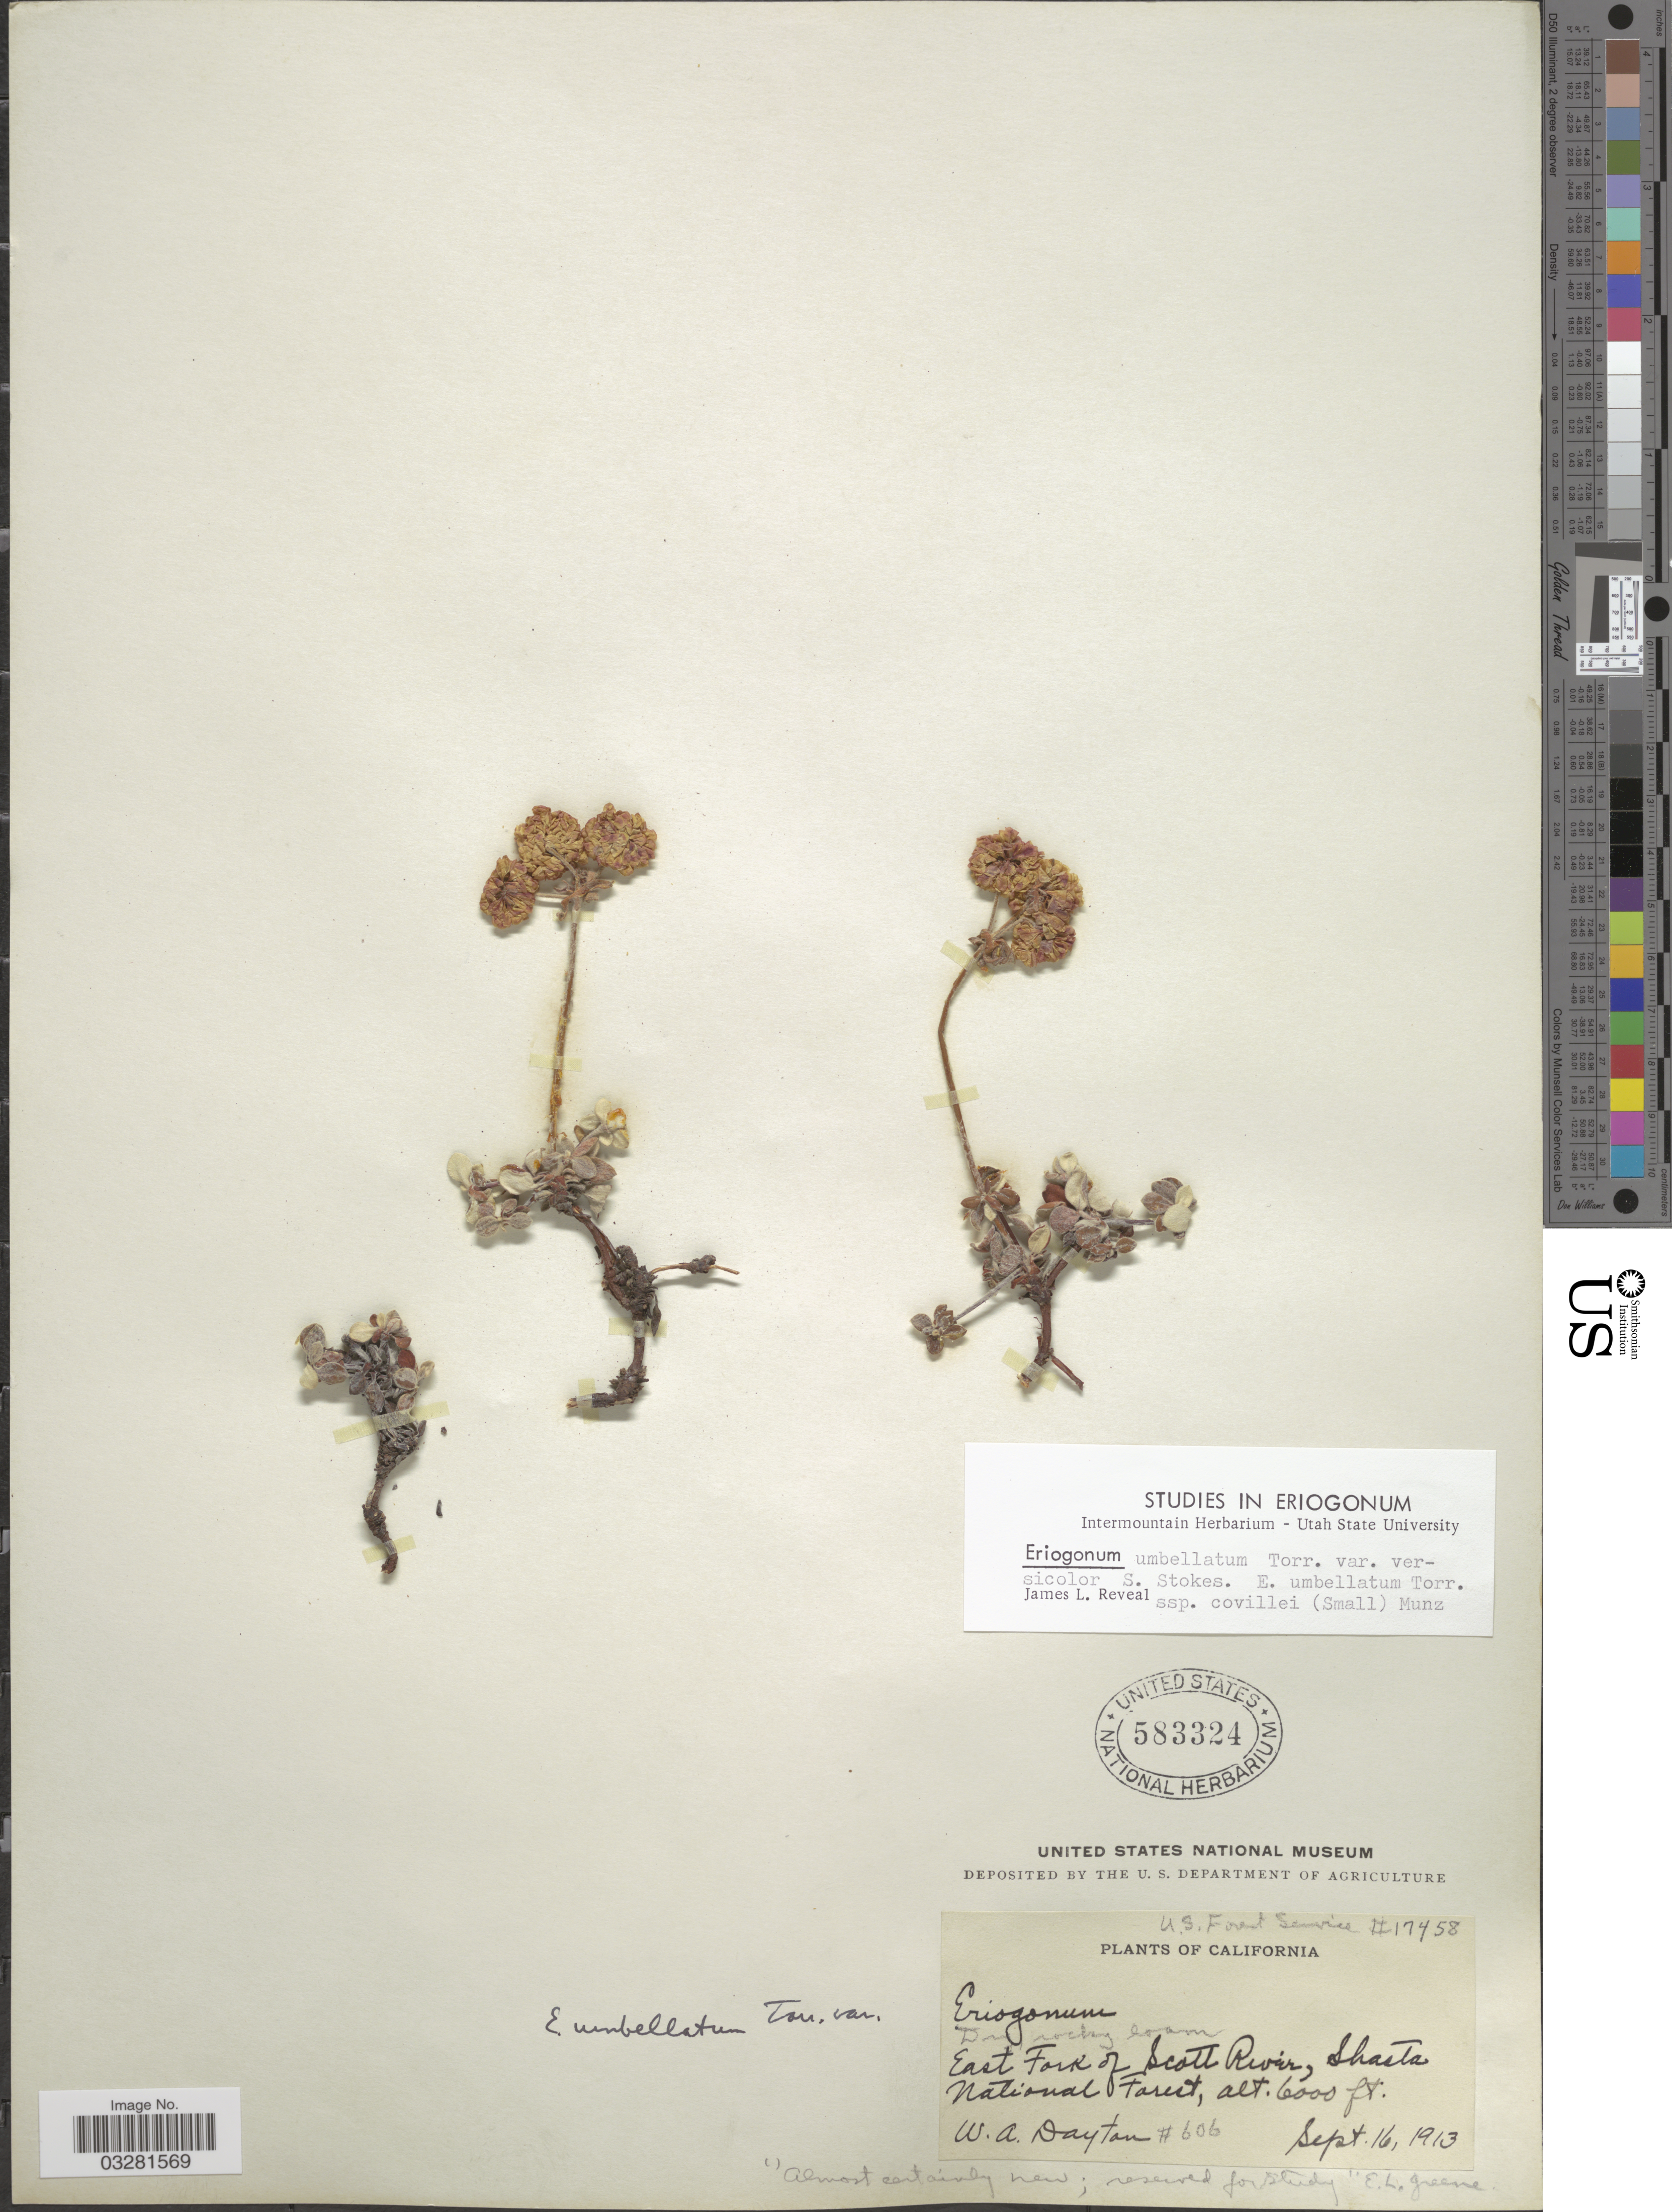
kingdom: Plantae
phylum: Tracheophyta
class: Magnoliopsida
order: Caryophyllales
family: Polygonaceae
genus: Eriogonum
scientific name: Eriogonum umbellatum var. covillei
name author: (Small) Reveal & Munz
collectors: W. Dayton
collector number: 606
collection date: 1913-09-16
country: United States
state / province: California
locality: East Fork of Scott River, Shasta National Forest.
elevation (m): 1829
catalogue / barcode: US 583324